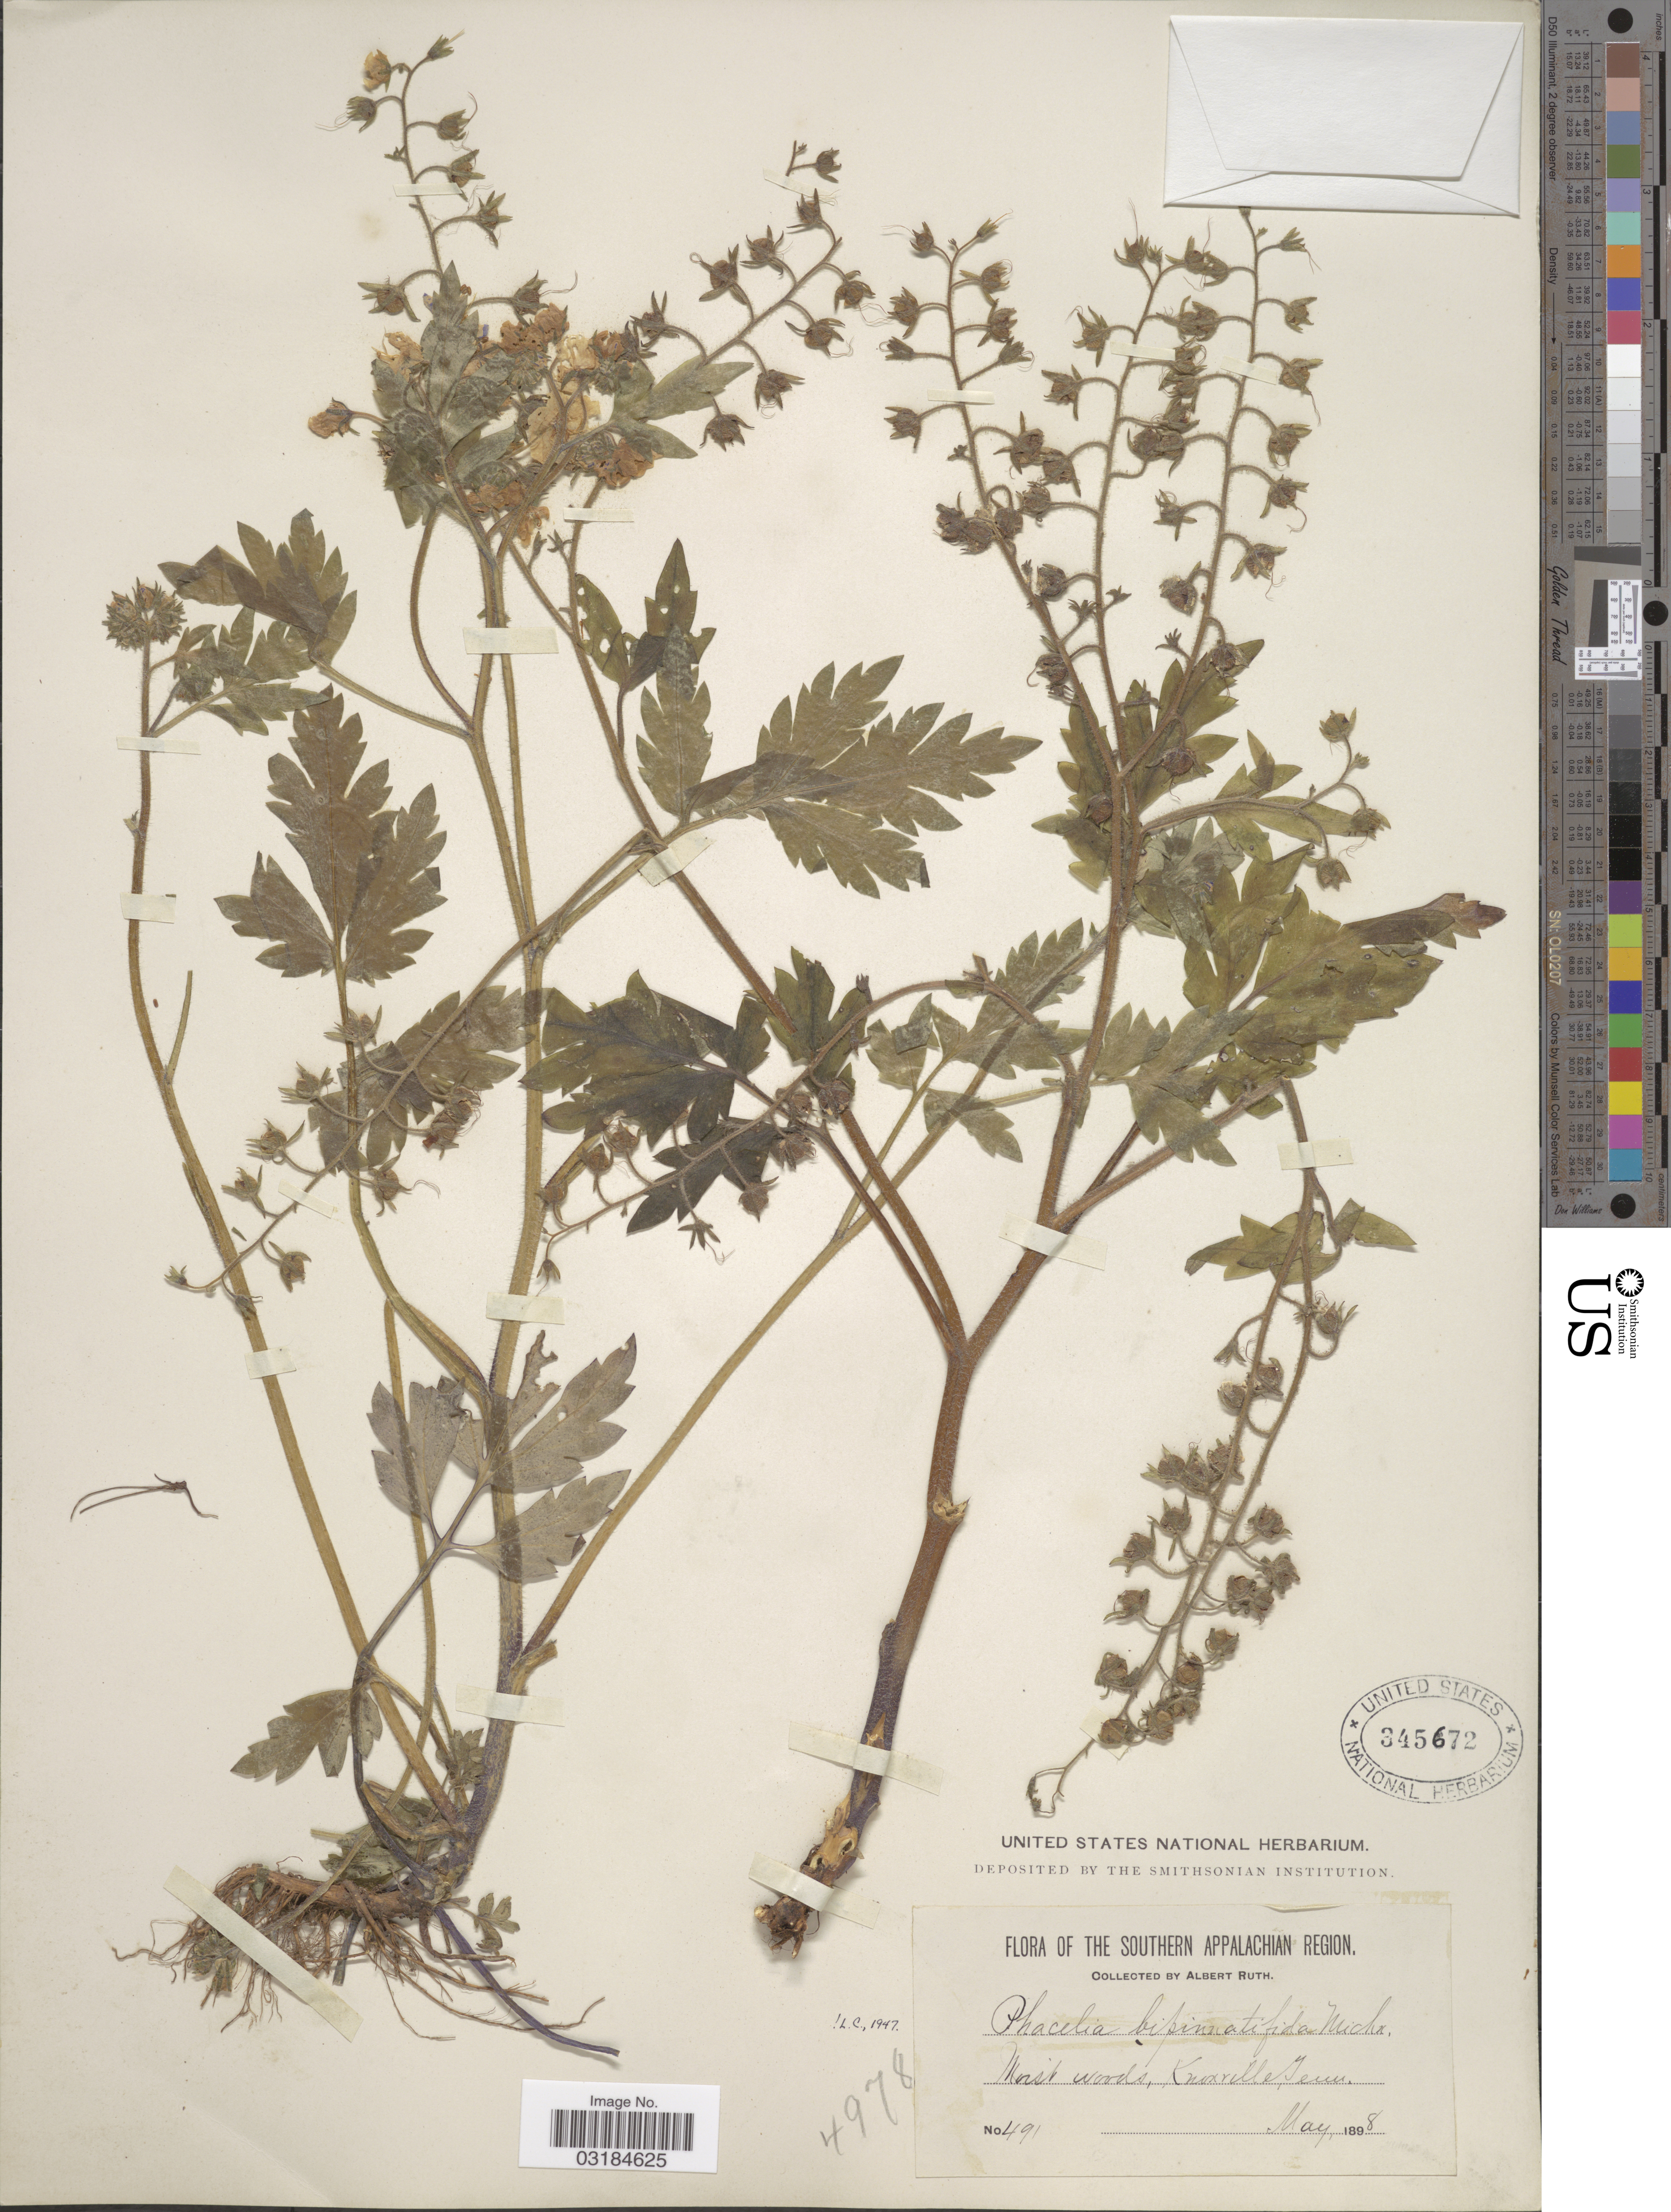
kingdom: Plantae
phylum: Tracheophyta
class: Magnoliopsida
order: Boraginales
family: Hydrophyllaceae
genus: Phacelia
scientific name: Phacelia bipinnatifida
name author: (Atwood) Michx.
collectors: A. Ruth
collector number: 491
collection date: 1898-05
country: United States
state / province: Tennessee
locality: The Southern Appalachian Region. Moist woods, Knoxville.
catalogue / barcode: US 345672